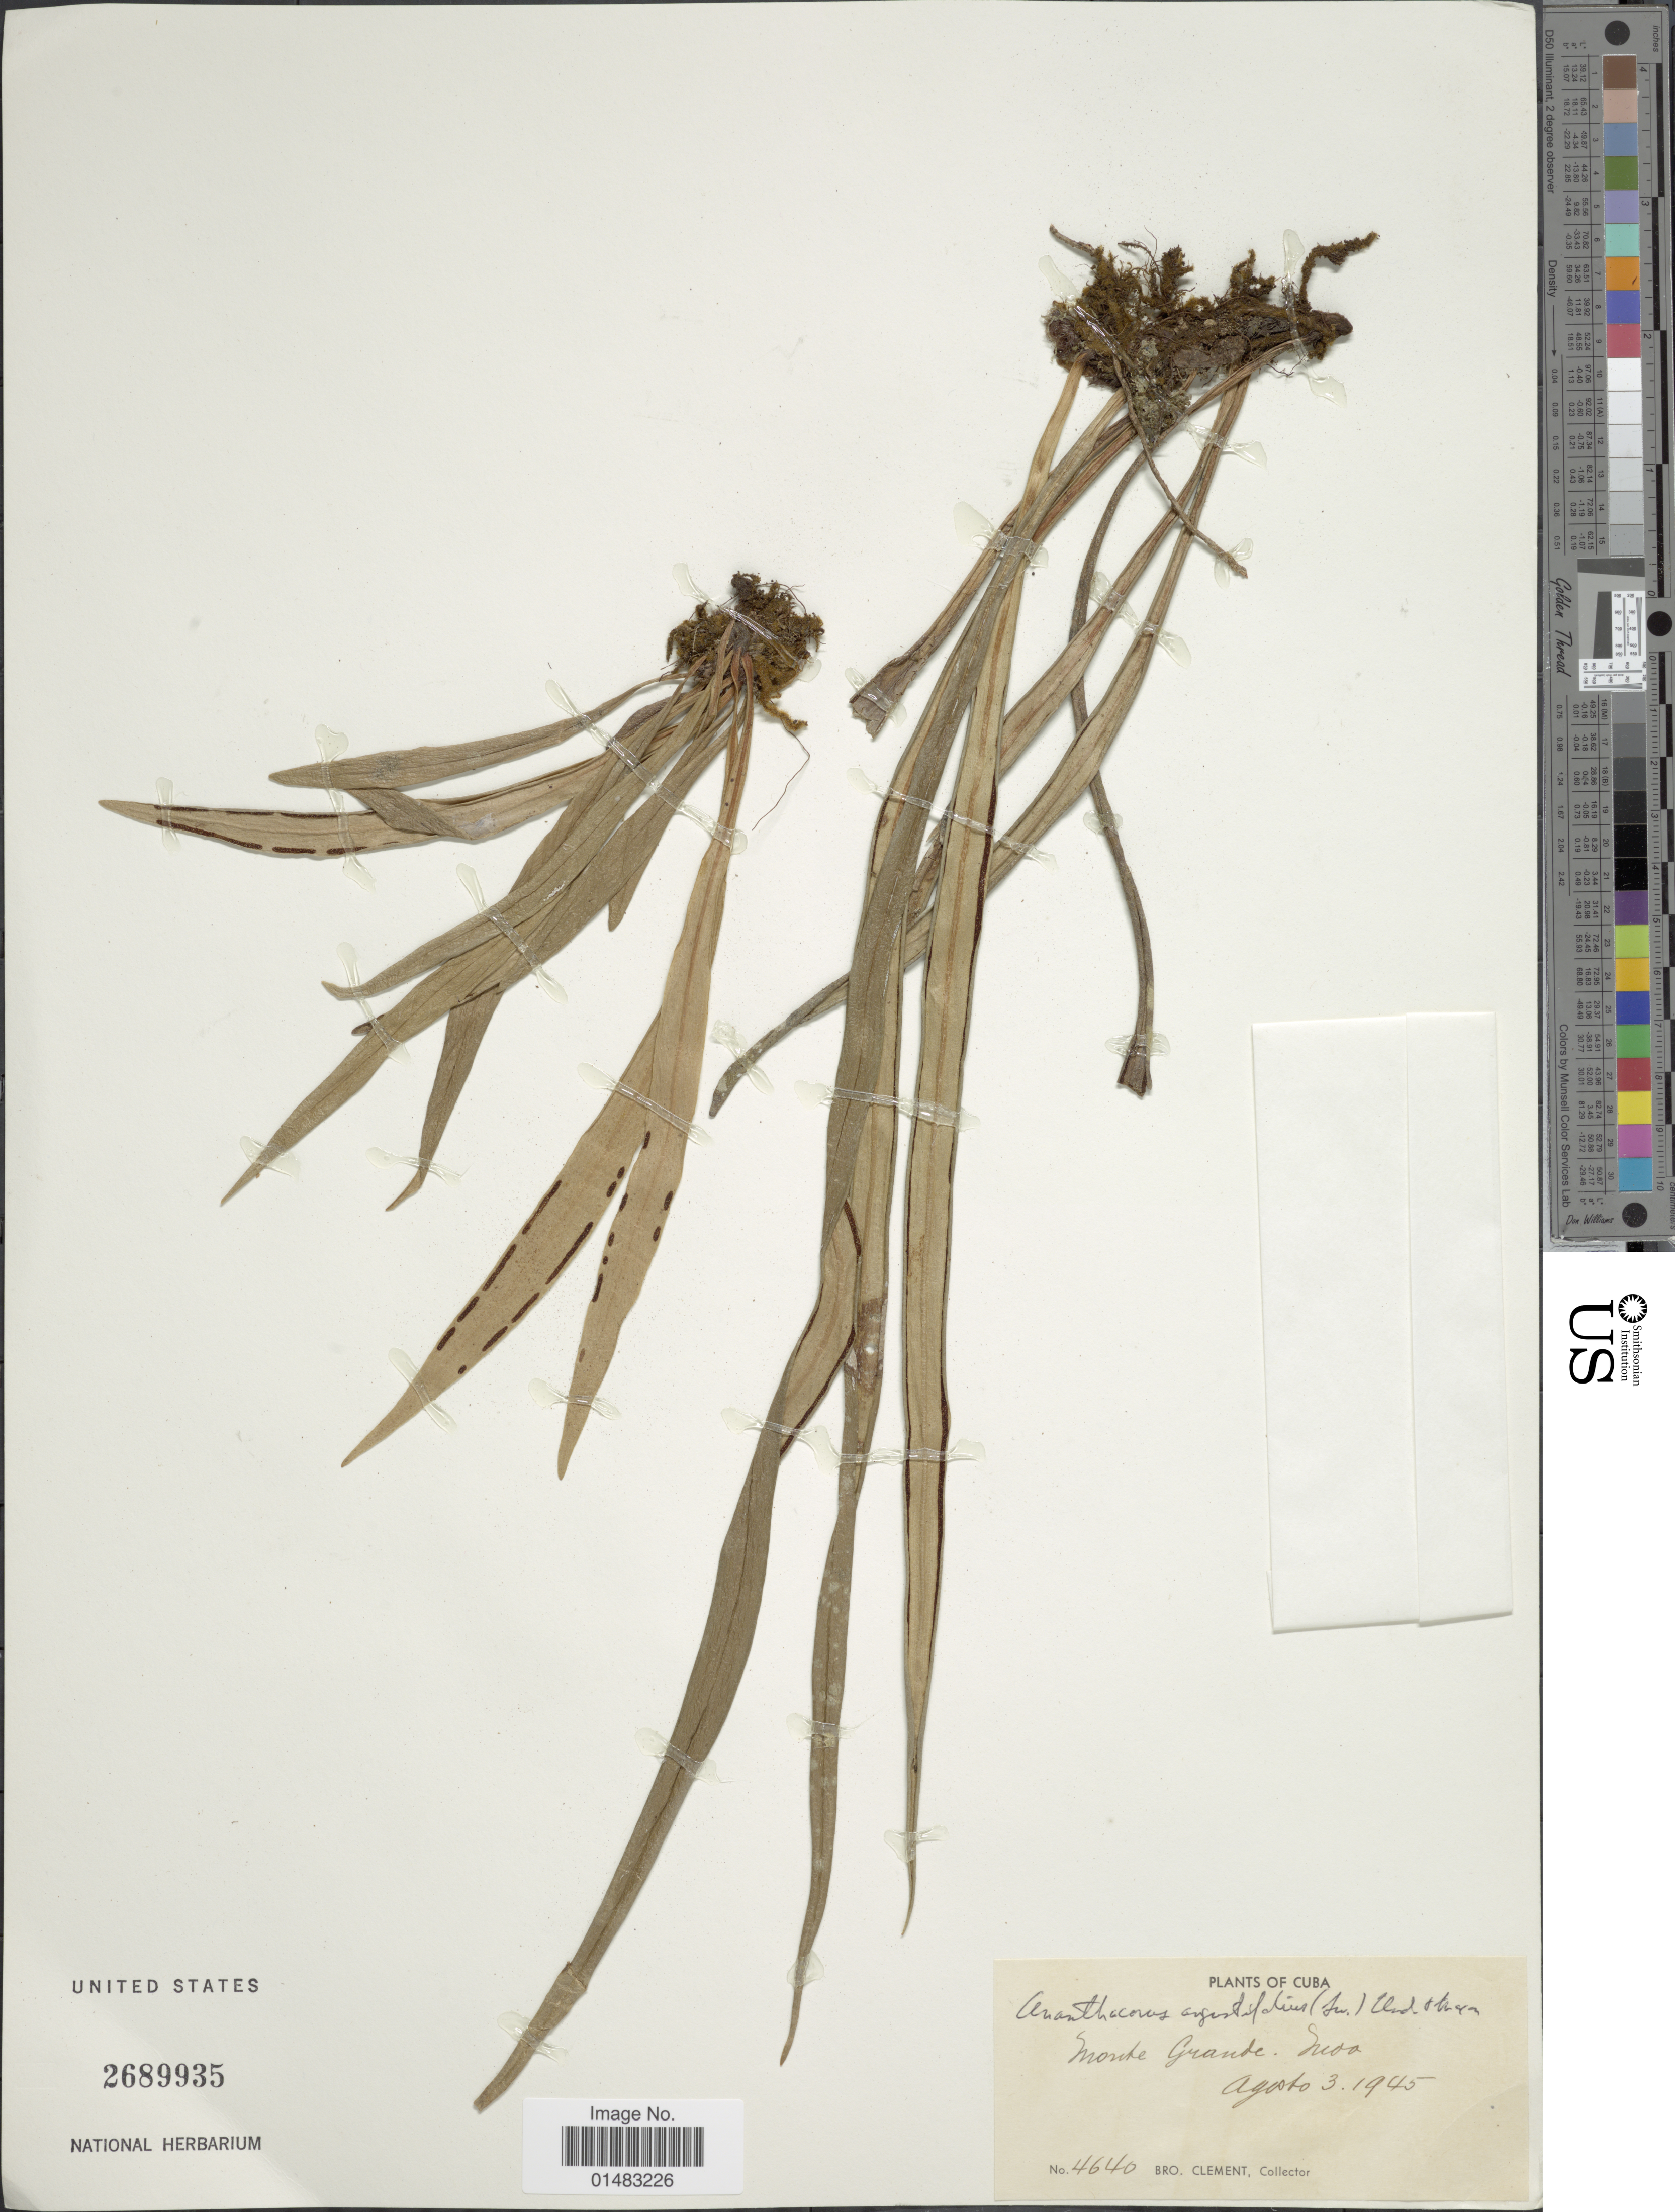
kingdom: Plantae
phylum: Tracheophyta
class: Polypodiopsida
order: Polypodiales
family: Pteridaceae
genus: Ananthacorus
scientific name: Ananthacorus angustifolius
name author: (Sw.) Underw. & Maxon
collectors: B. Clement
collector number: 4640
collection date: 1945-08-03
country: Cuba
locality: Monte Grande, Nida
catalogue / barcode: US 2689935